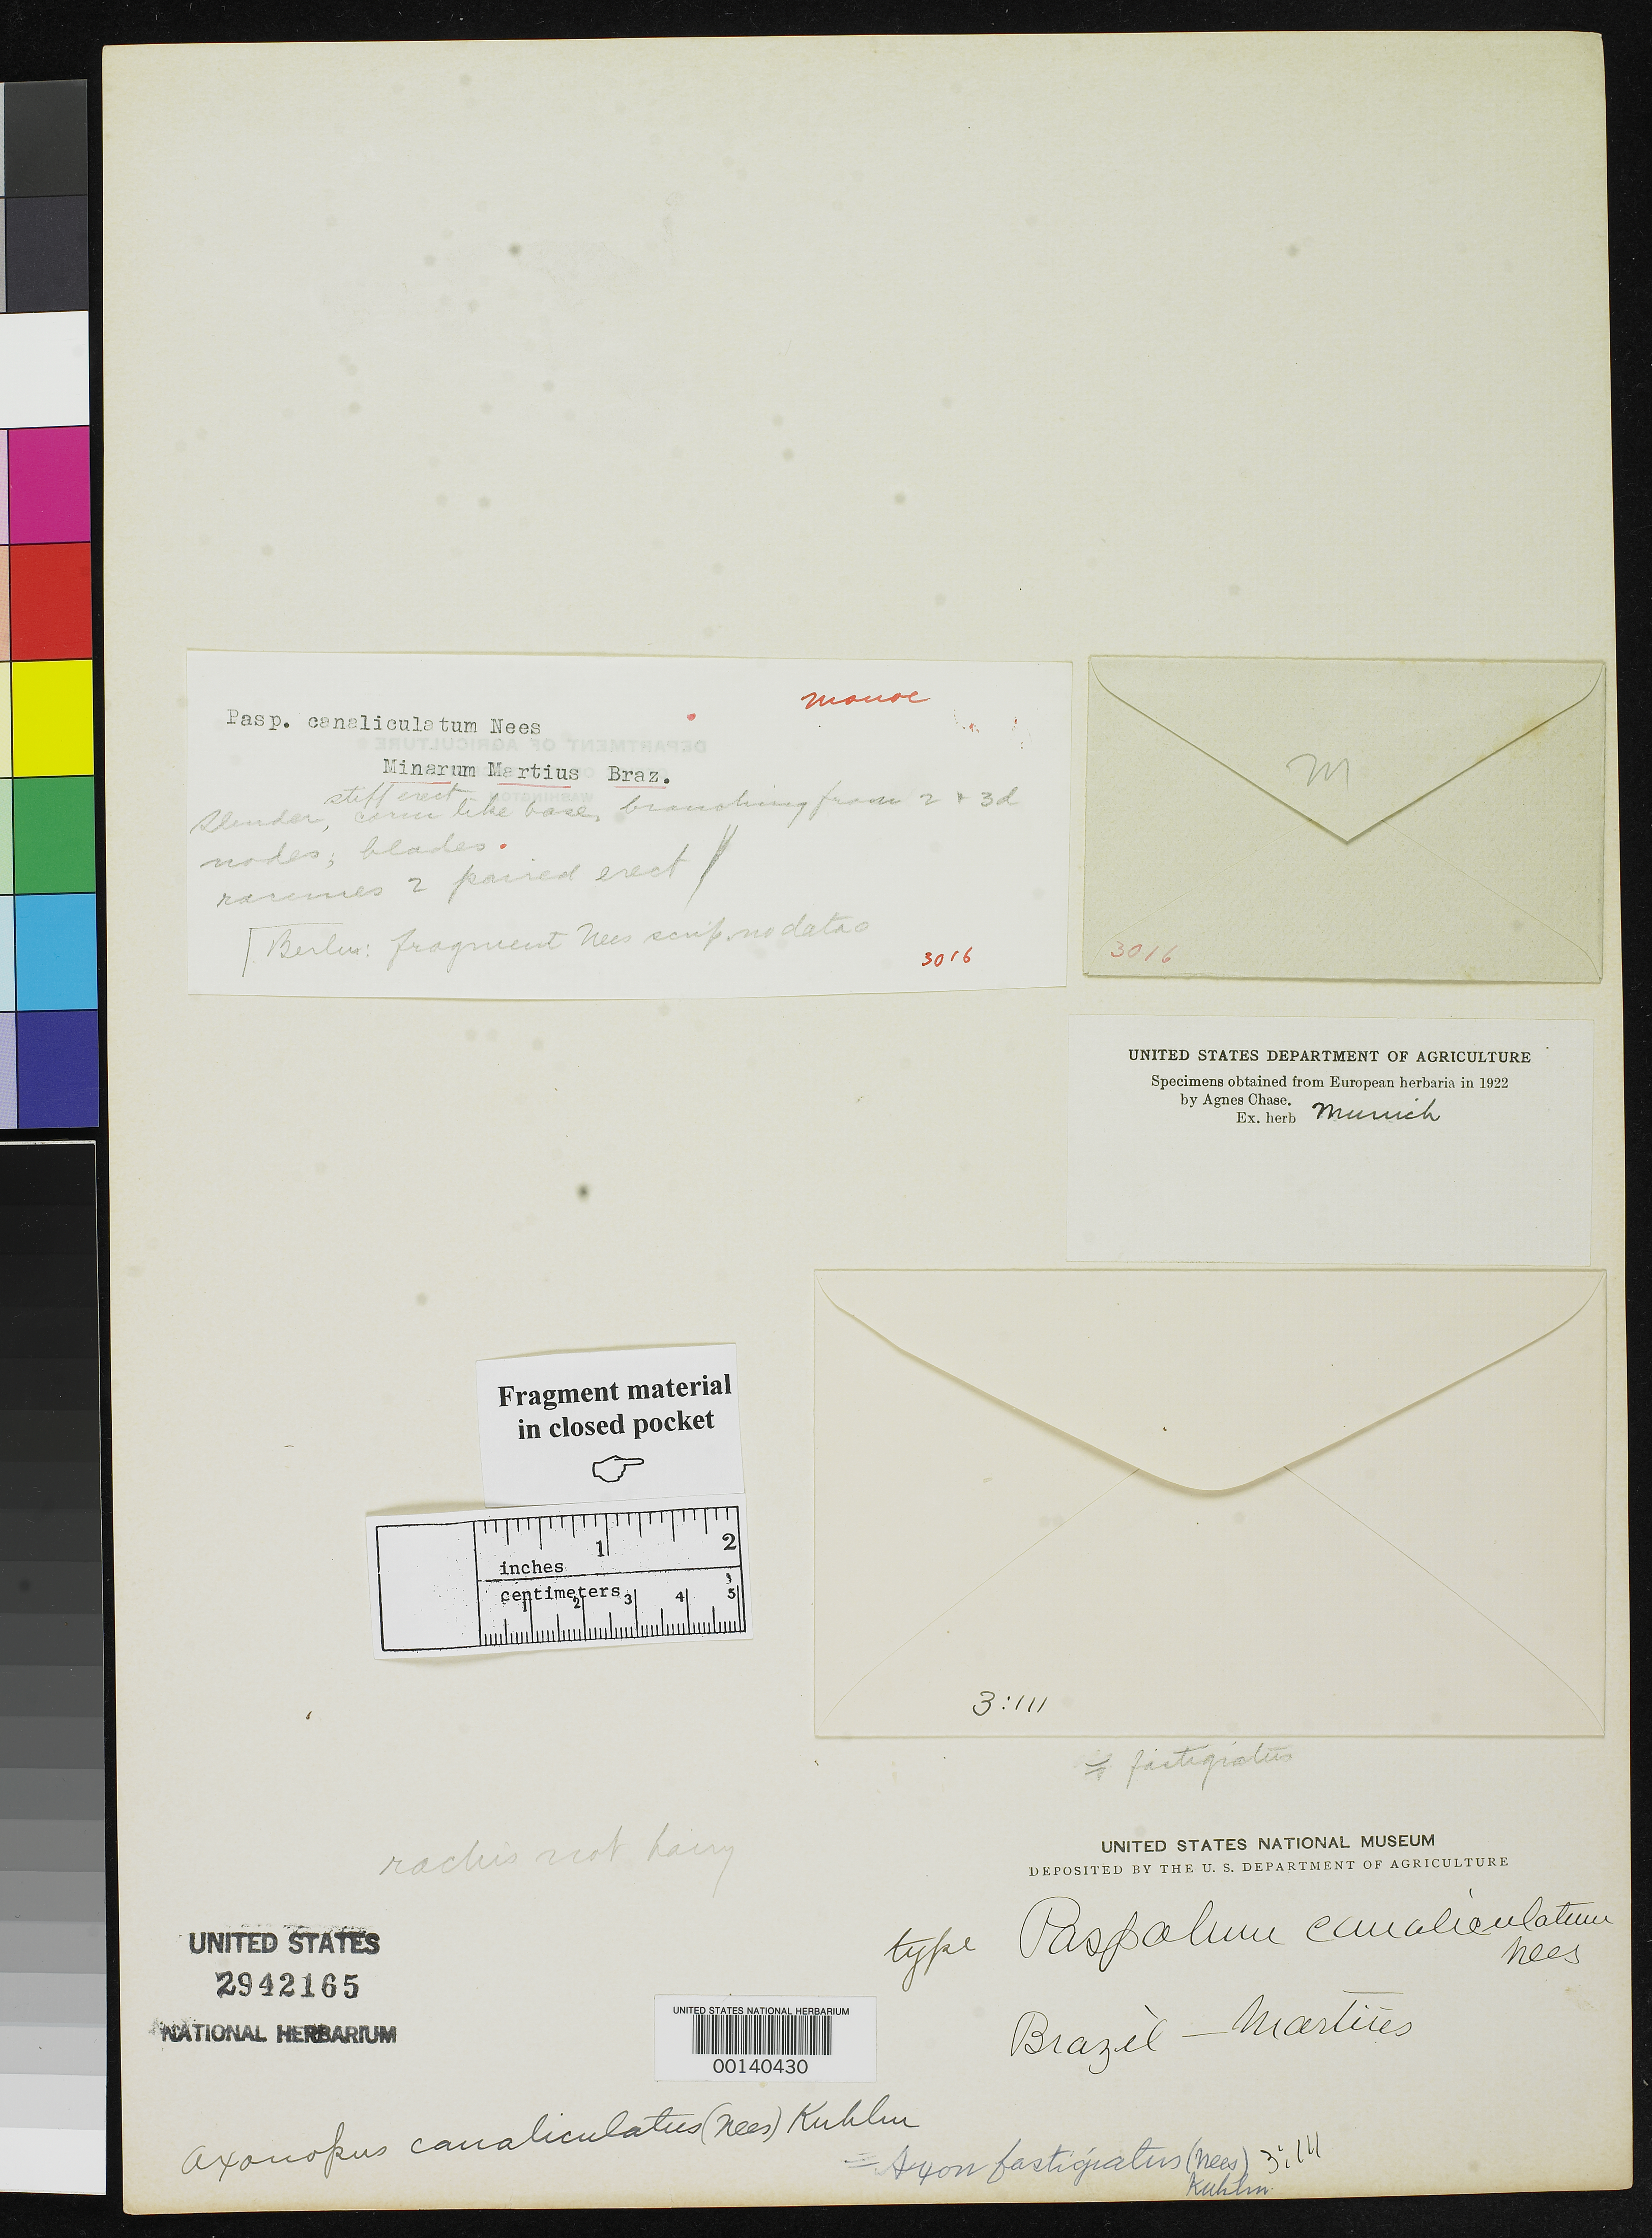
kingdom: Plantae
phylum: Tracheophyta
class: Liliopsida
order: Poales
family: Poaceae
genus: Paspalum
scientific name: Paspalum canaliculatum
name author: Nees in Mart.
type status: Type Fragment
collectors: C. F. Martius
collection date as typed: Jul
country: Brazil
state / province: Minas Gerais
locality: Serra de Gram Mogal and S. Francisci River.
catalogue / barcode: US 2942165